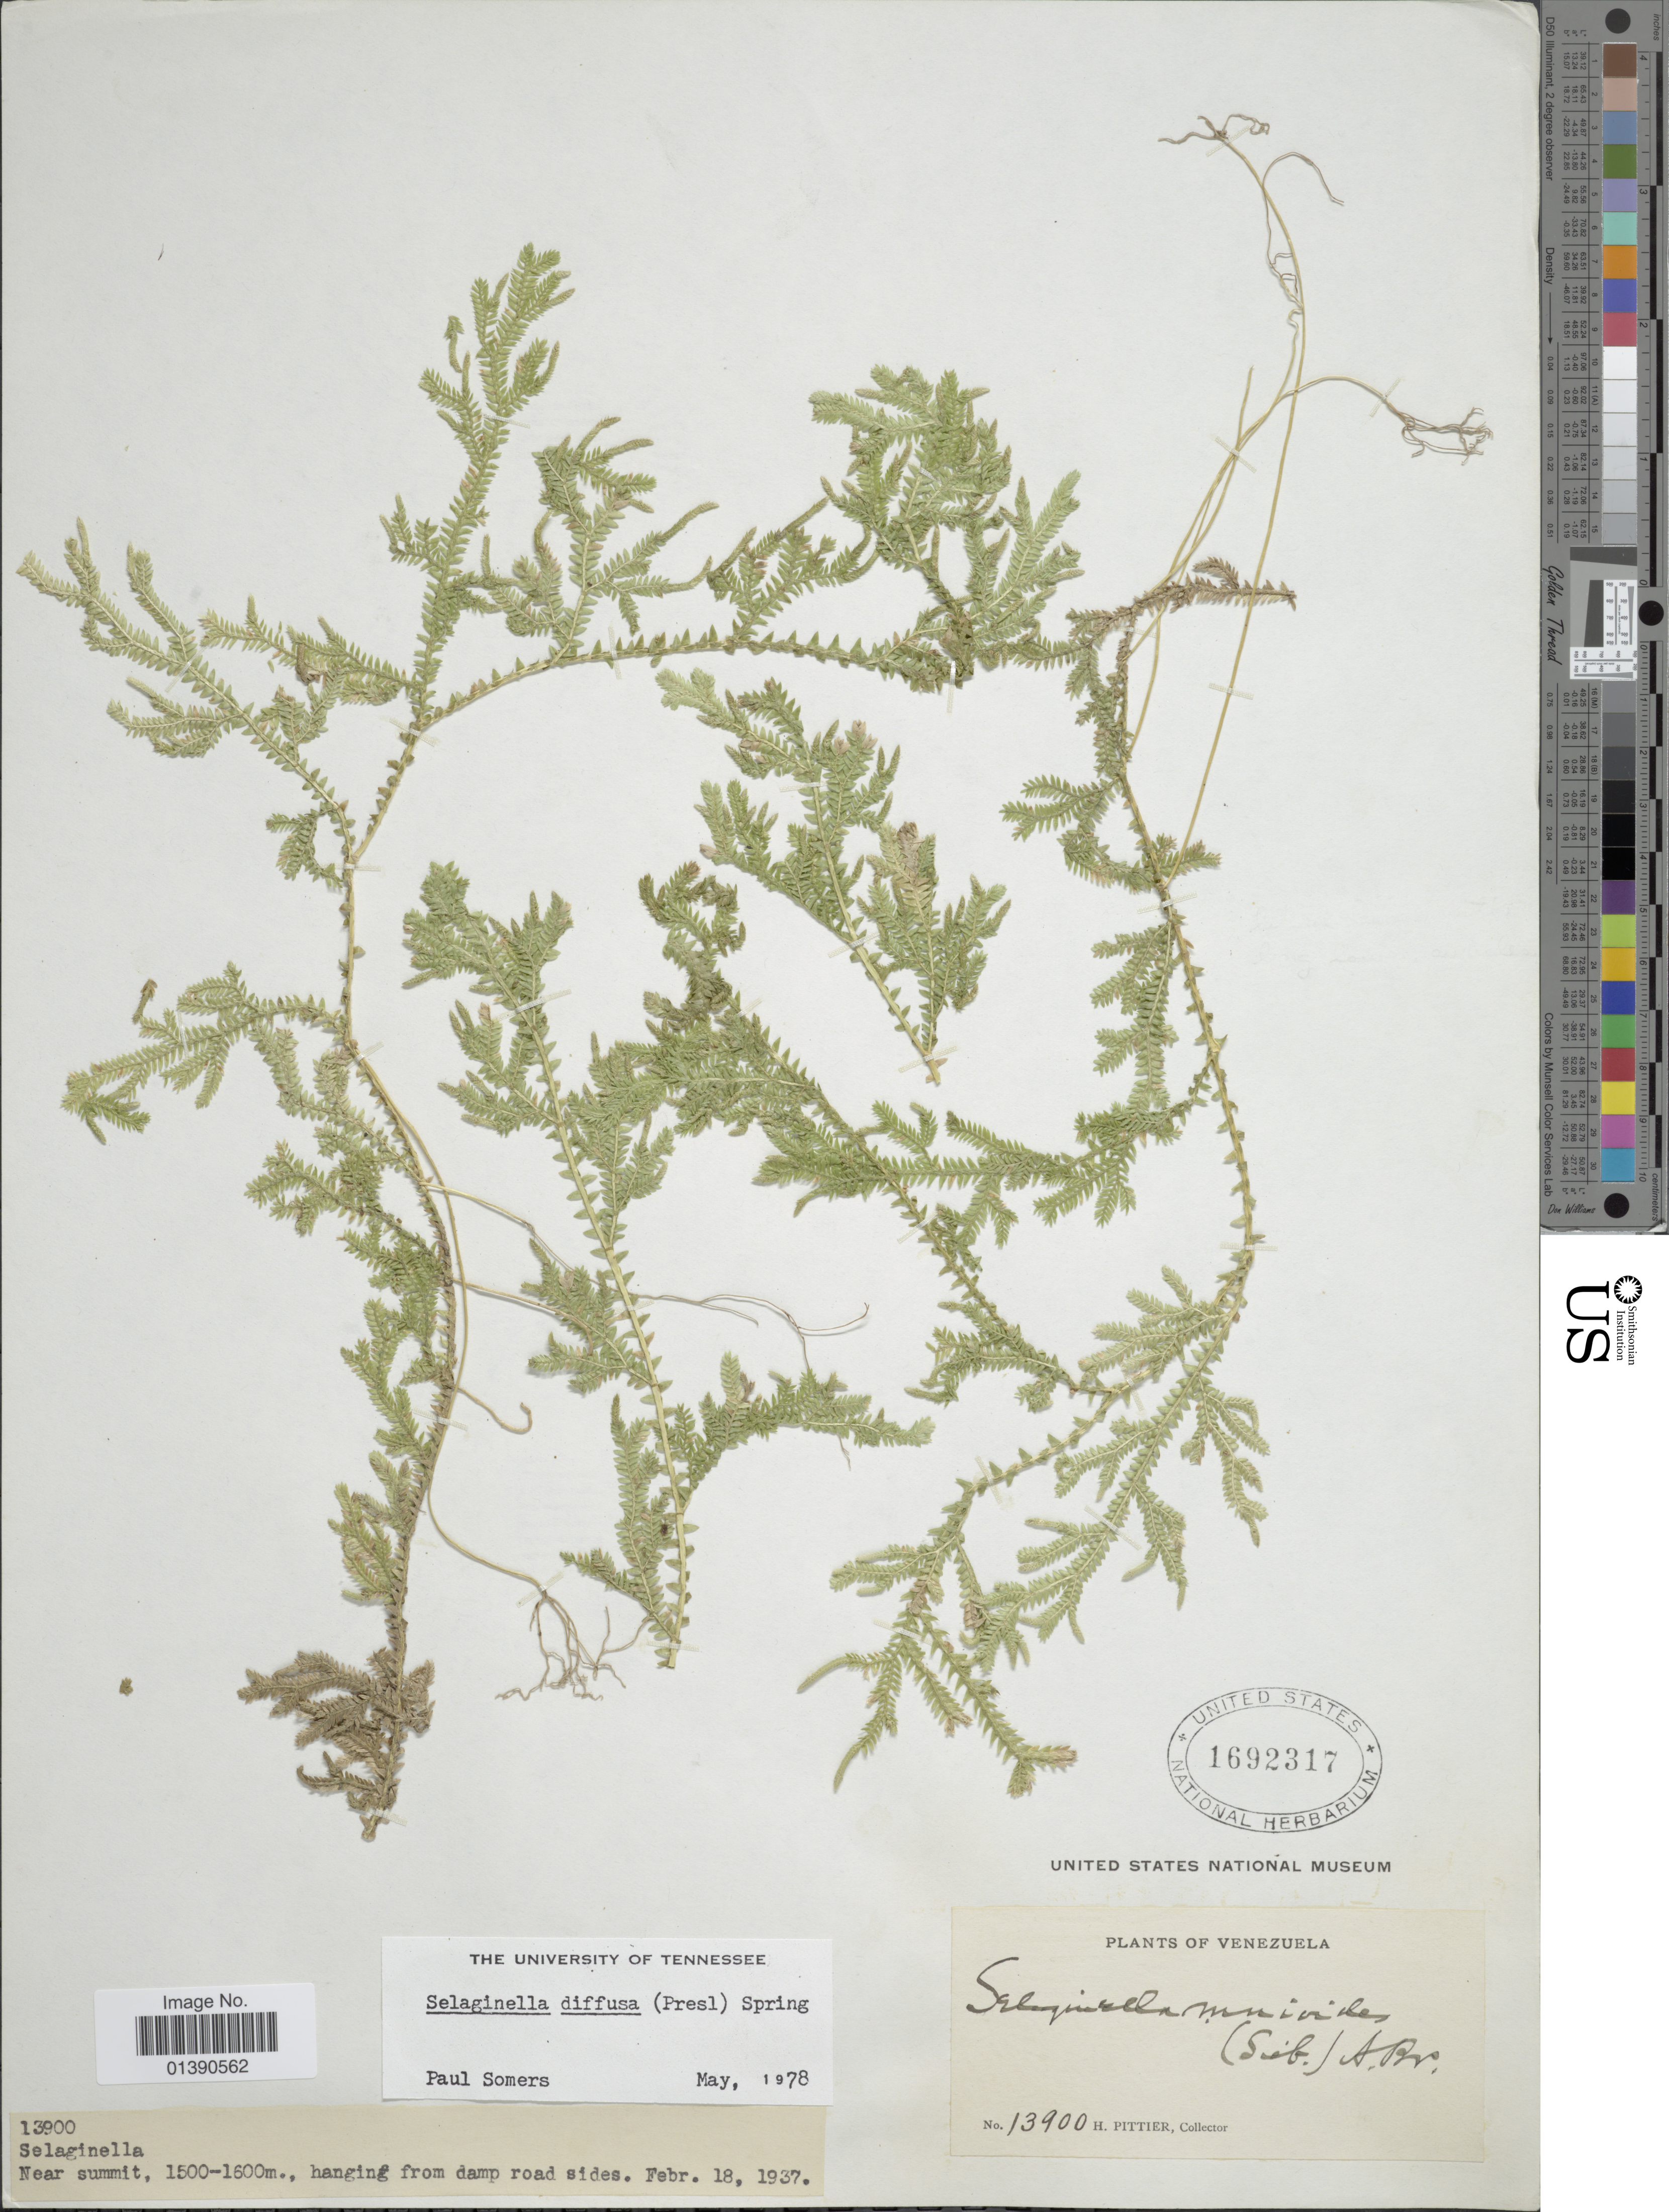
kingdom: Plantae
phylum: Tracheophyta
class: Lycopodiopsida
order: Selaginellales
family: Selaginellaceae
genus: Selaginella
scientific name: Selaginella diffusa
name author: (C. Presl) Spring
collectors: H. F. Pittier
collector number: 13900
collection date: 1937-02-18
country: Venezuela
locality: Near summit, hanging from damp road sides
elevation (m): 1500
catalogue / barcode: US 1692317